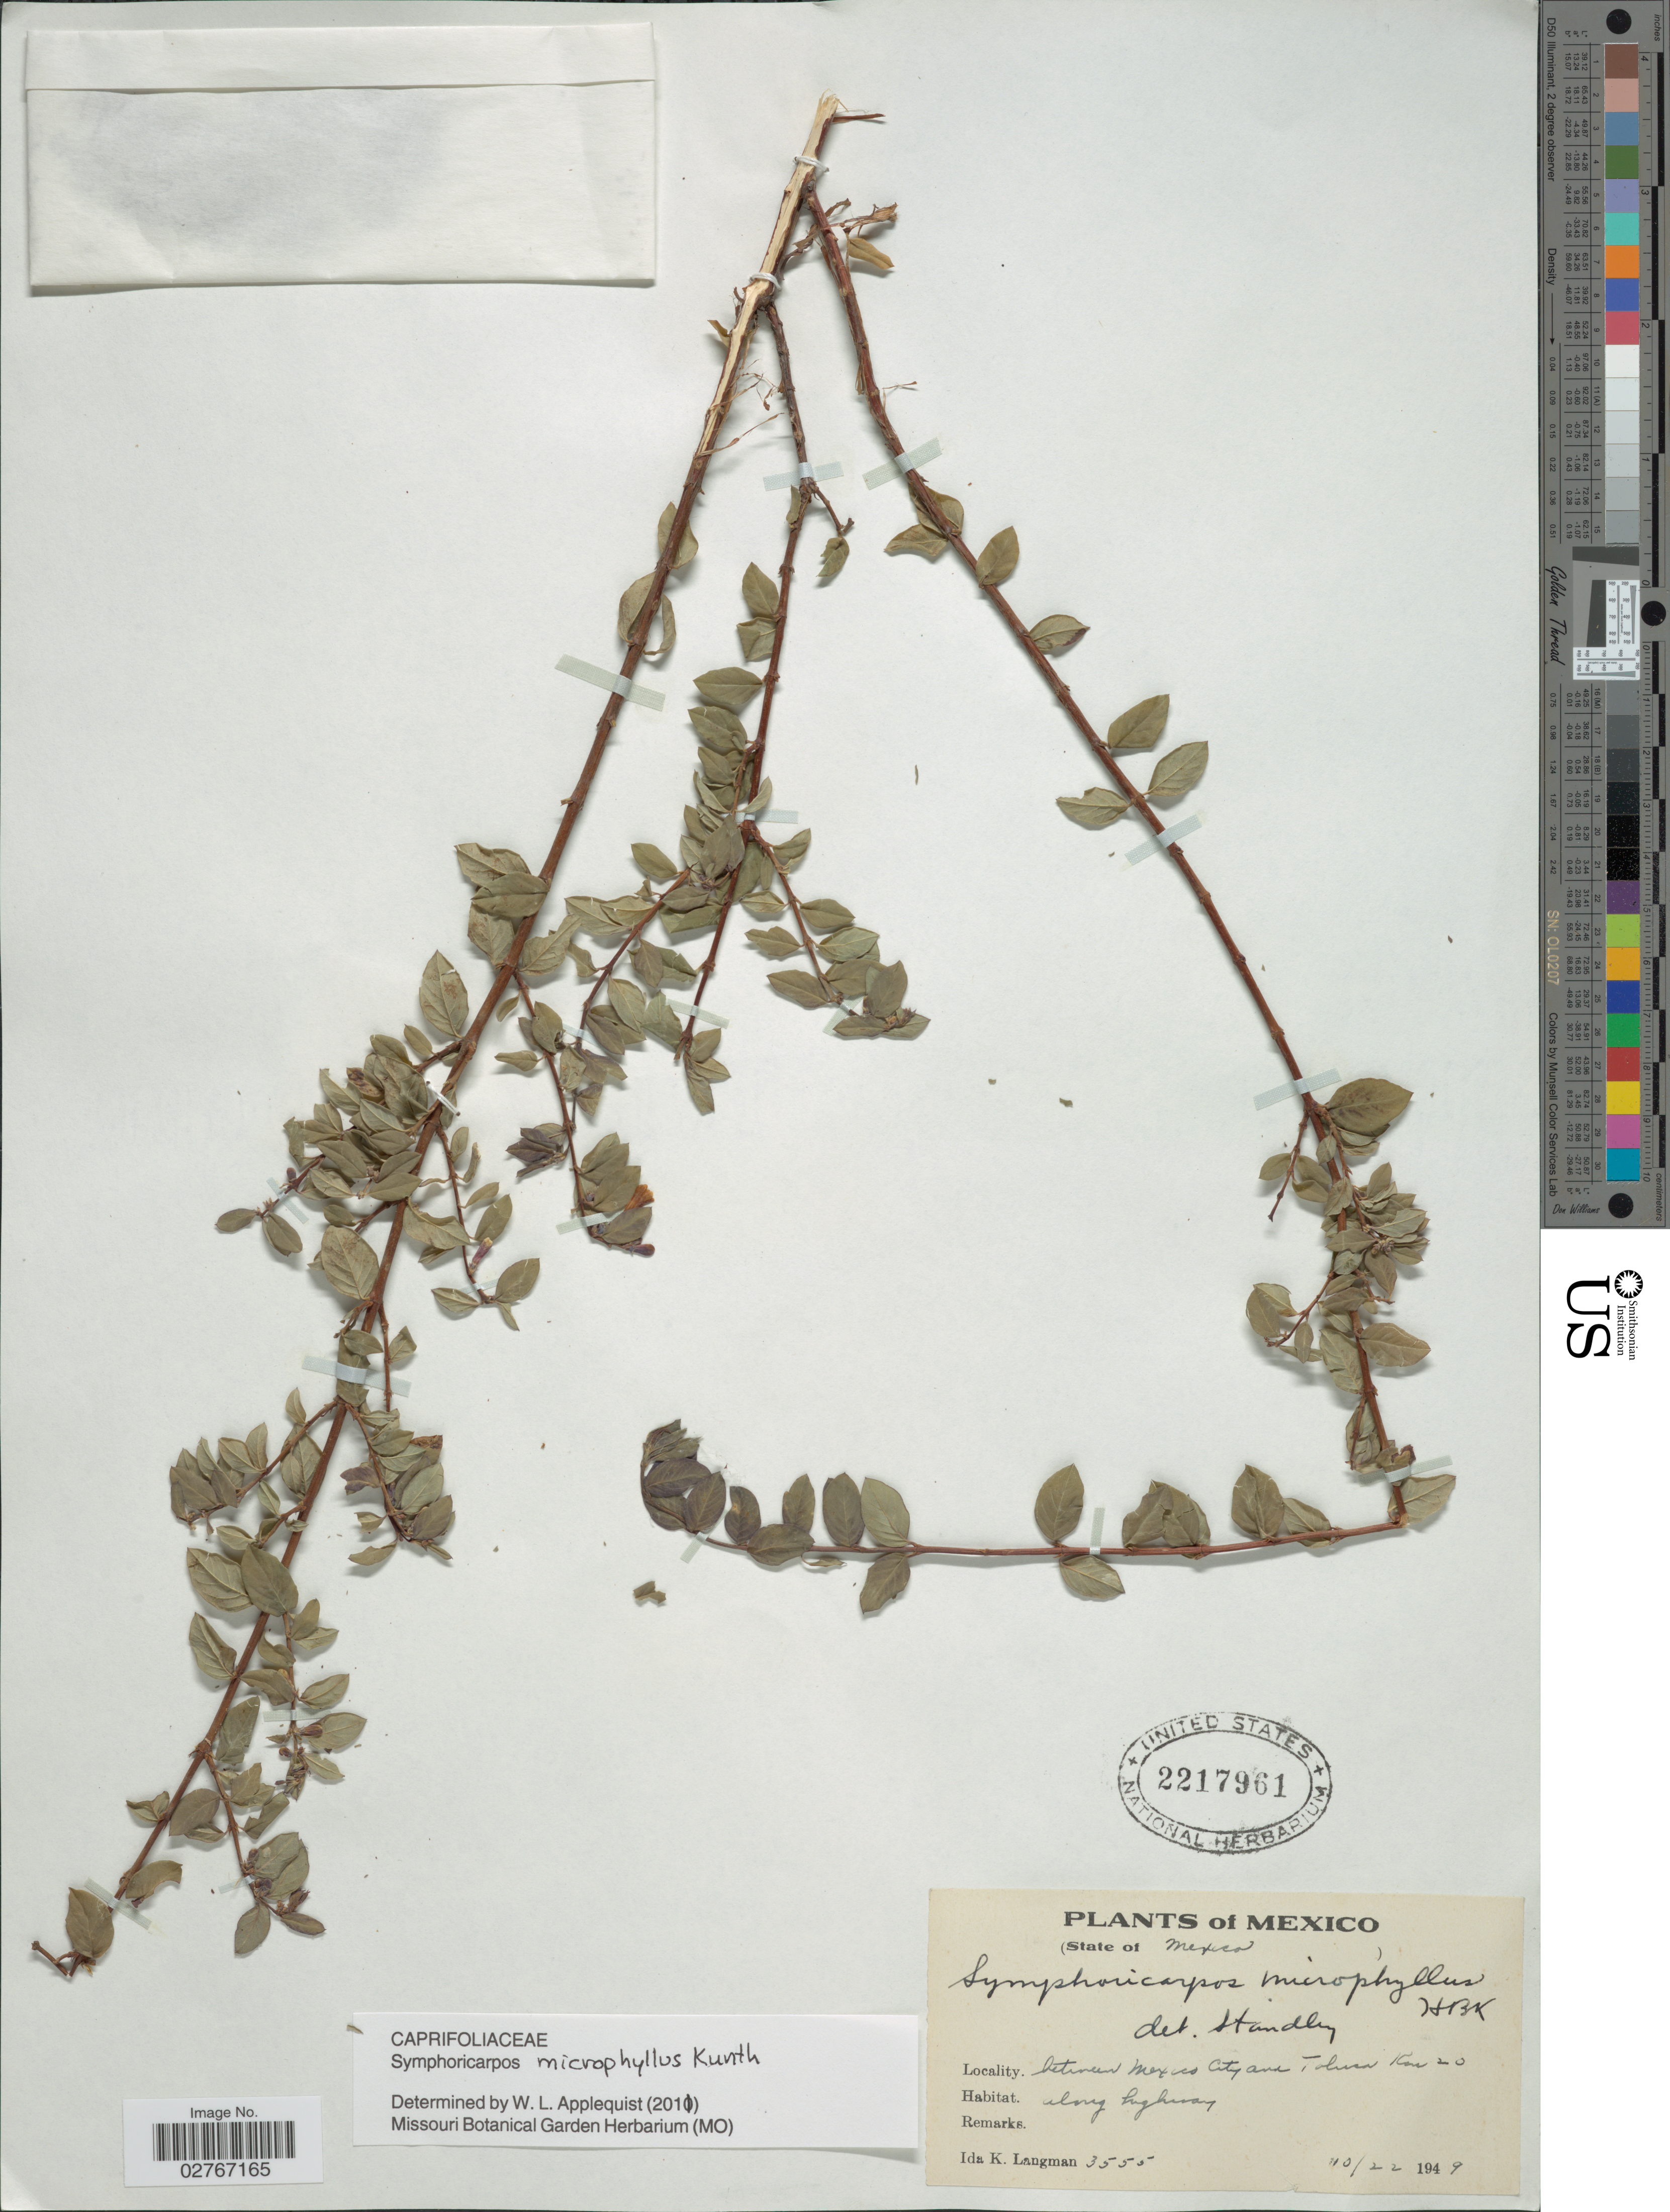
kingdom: Plantae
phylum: Tracheophyta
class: Magnoliopsida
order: Dipsacales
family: Caprifoliaceae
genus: Symphoricarpos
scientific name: Symphoricarpos microphyllus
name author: Kunth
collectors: I. K. Langman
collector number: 3555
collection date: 1949-10-22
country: Mexico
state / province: México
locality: Between Mexico City and Toluca - Km. 20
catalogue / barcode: US 2217961